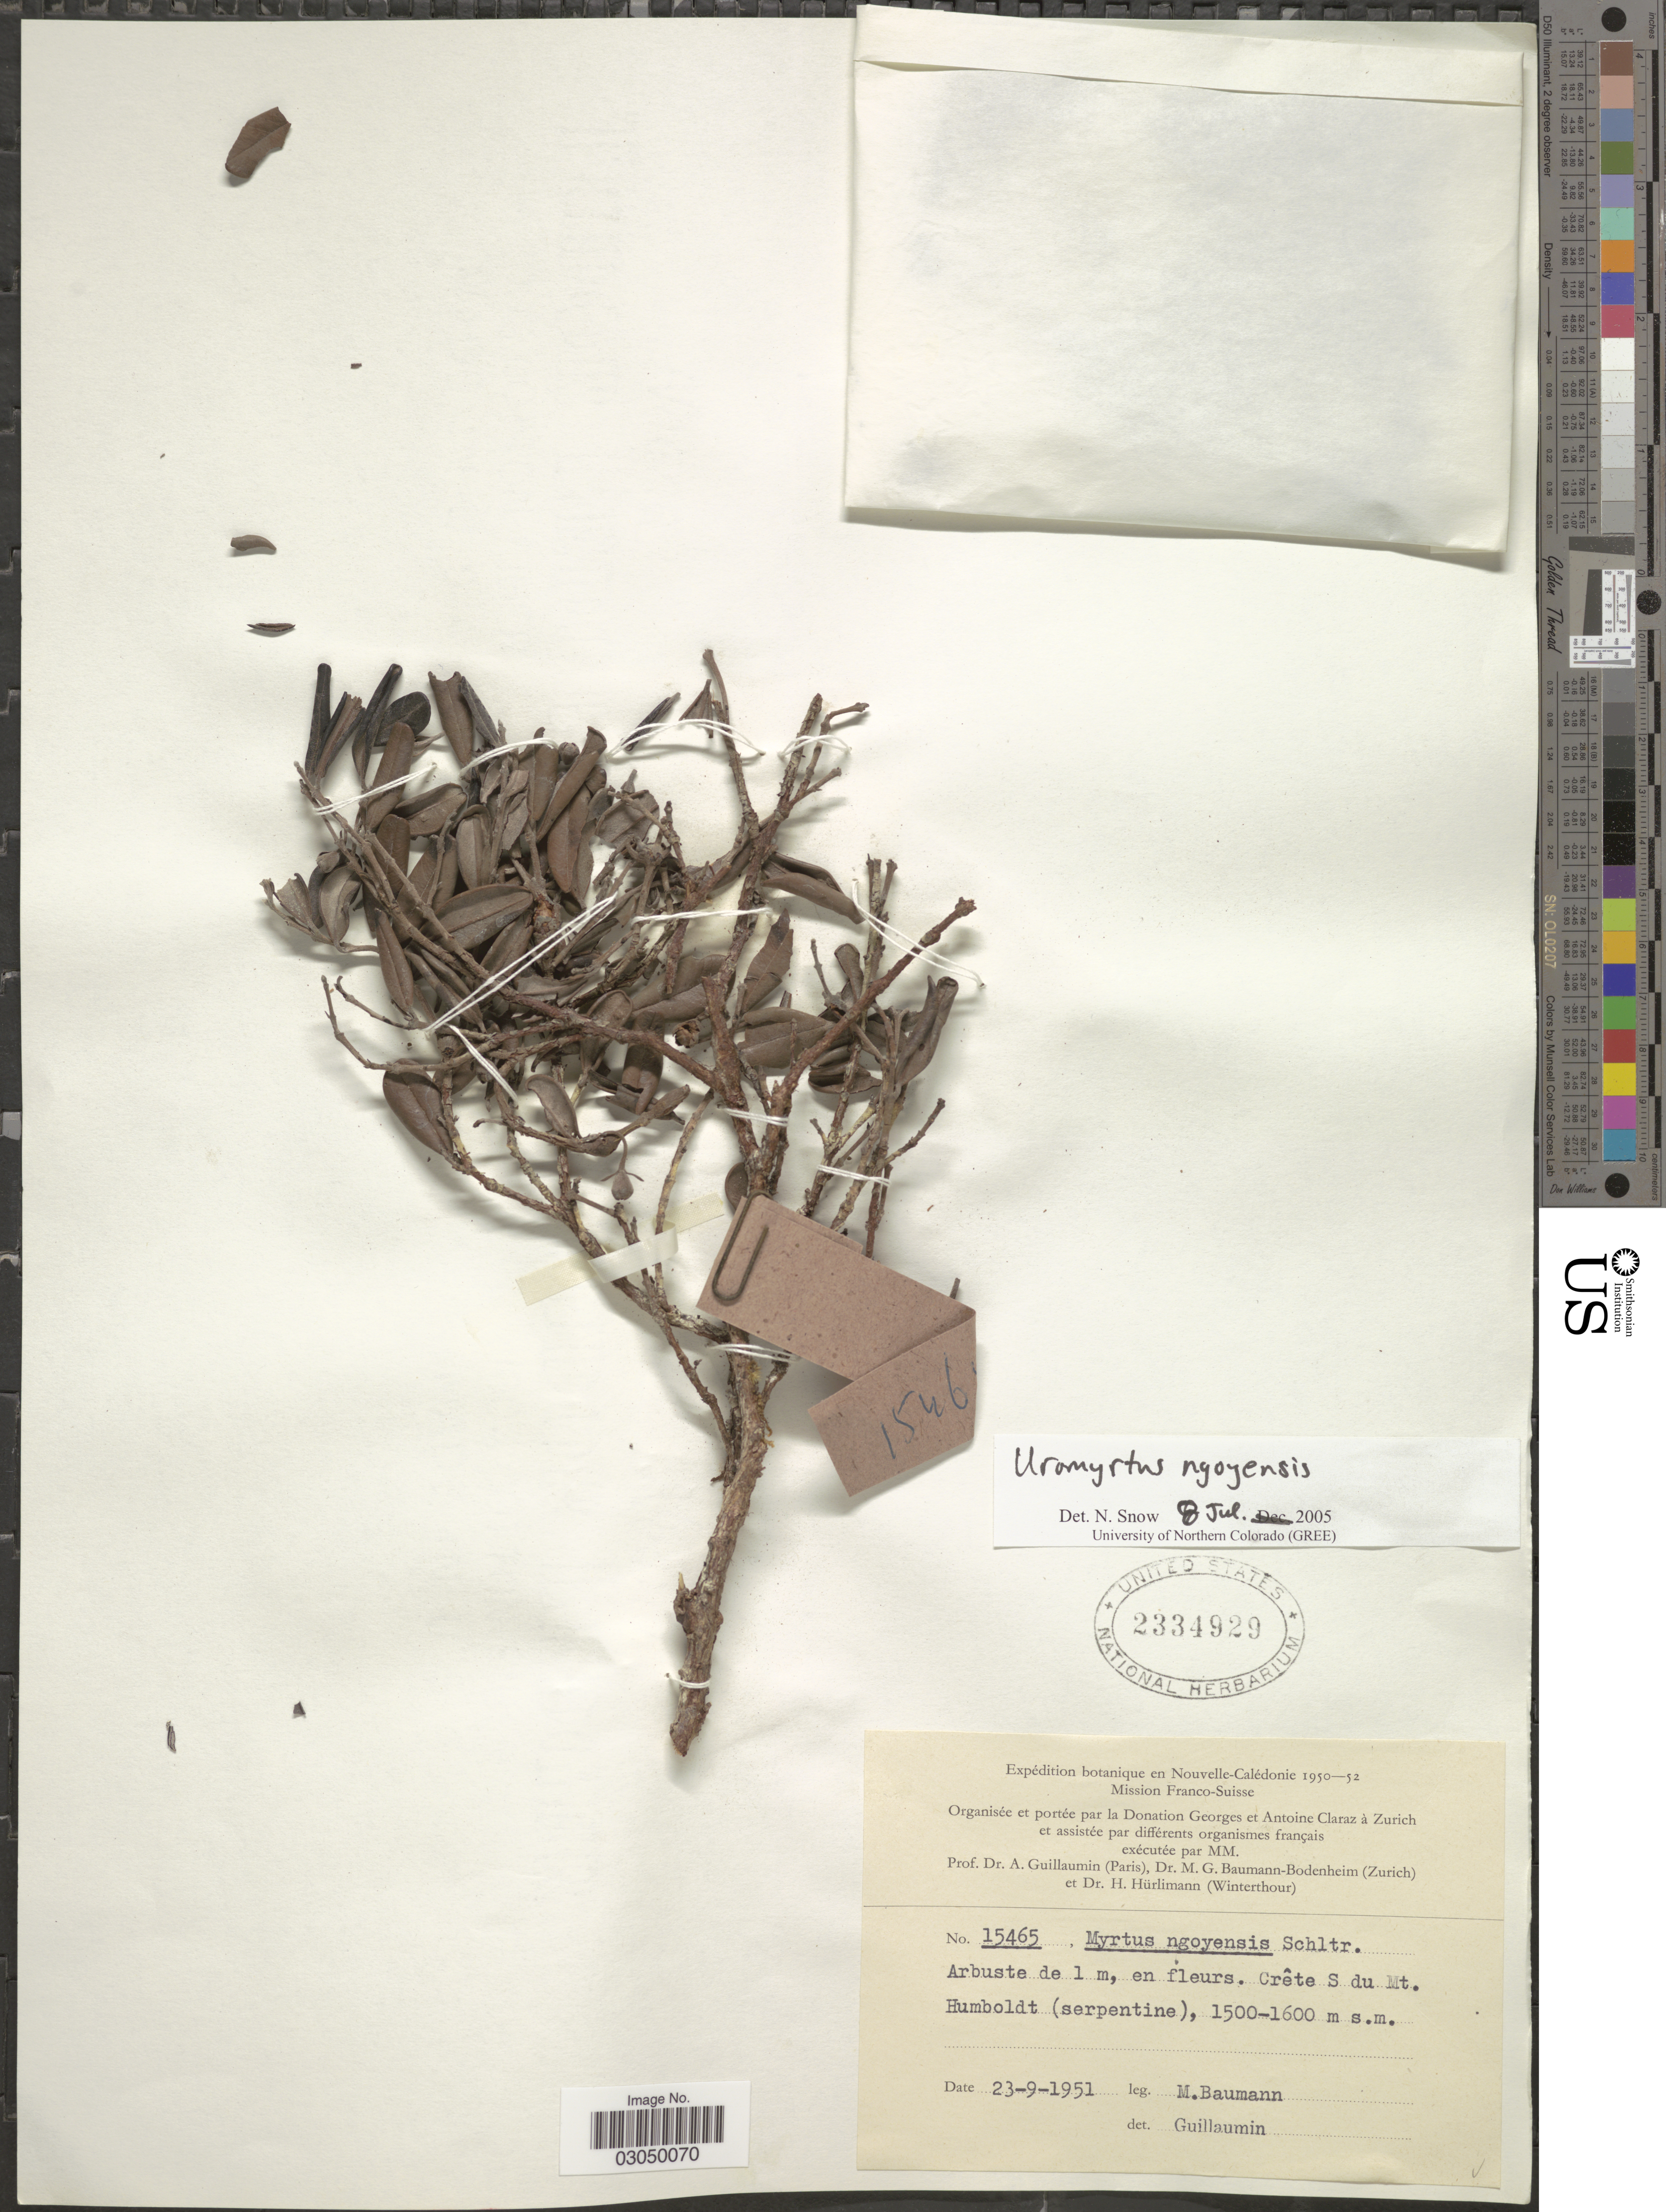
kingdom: Plantae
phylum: Tracheophyta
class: Magnoliopsida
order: Myrtales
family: Myrtaceae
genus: Uromyrtus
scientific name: Uromyrtus ngoyensis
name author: (Schltr.) Burret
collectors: M. Baumann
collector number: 15465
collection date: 1951-09-23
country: New Caledonia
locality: En Nouvelle-Calédonie. Crête S du Mt. Humboldt (serpentine).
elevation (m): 1500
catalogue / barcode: US 2334929